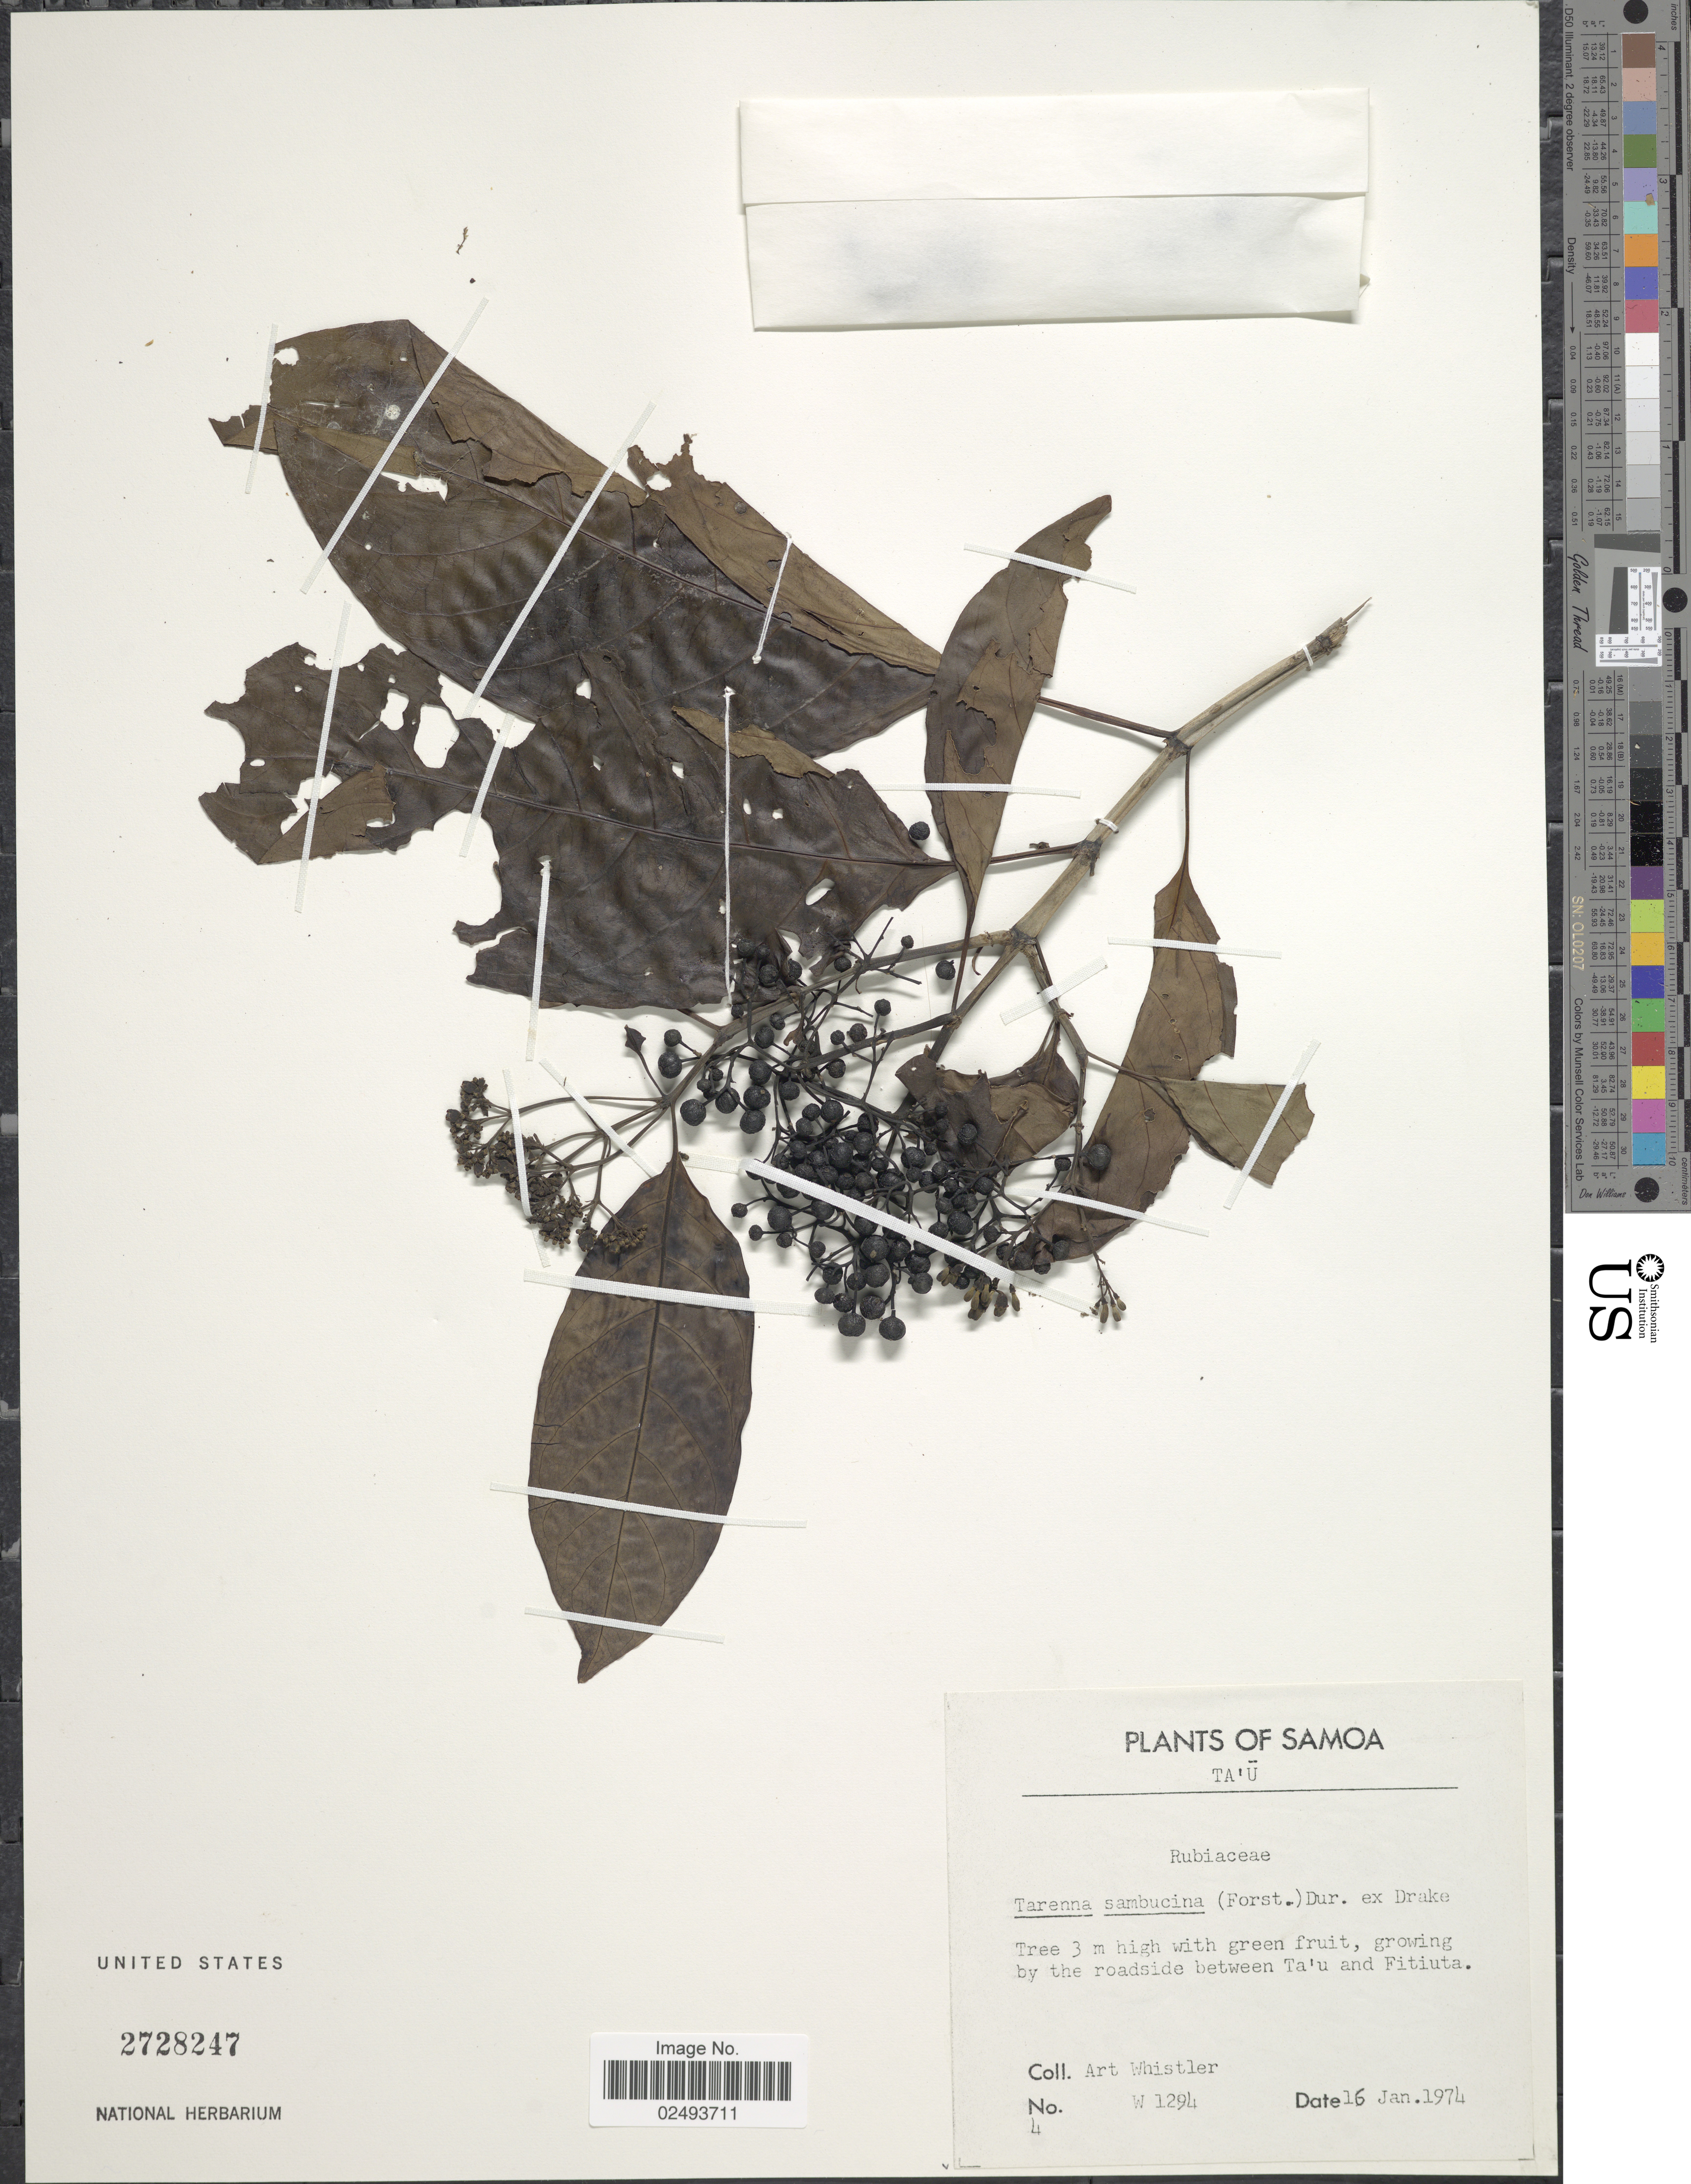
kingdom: Plantae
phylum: Tracheophyta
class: Magnoliopsida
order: Gentianales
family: Rubiaceae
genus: Tarenna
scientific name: Tarenna sambucina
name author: (G. Forst.) Drake ex Durand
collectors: A. Whistler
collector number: W 1294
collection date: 1974-01-16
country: American Samoa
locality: Ta'u, by the roadside between Ta' u and Fitiuta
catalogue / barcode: US 2728247